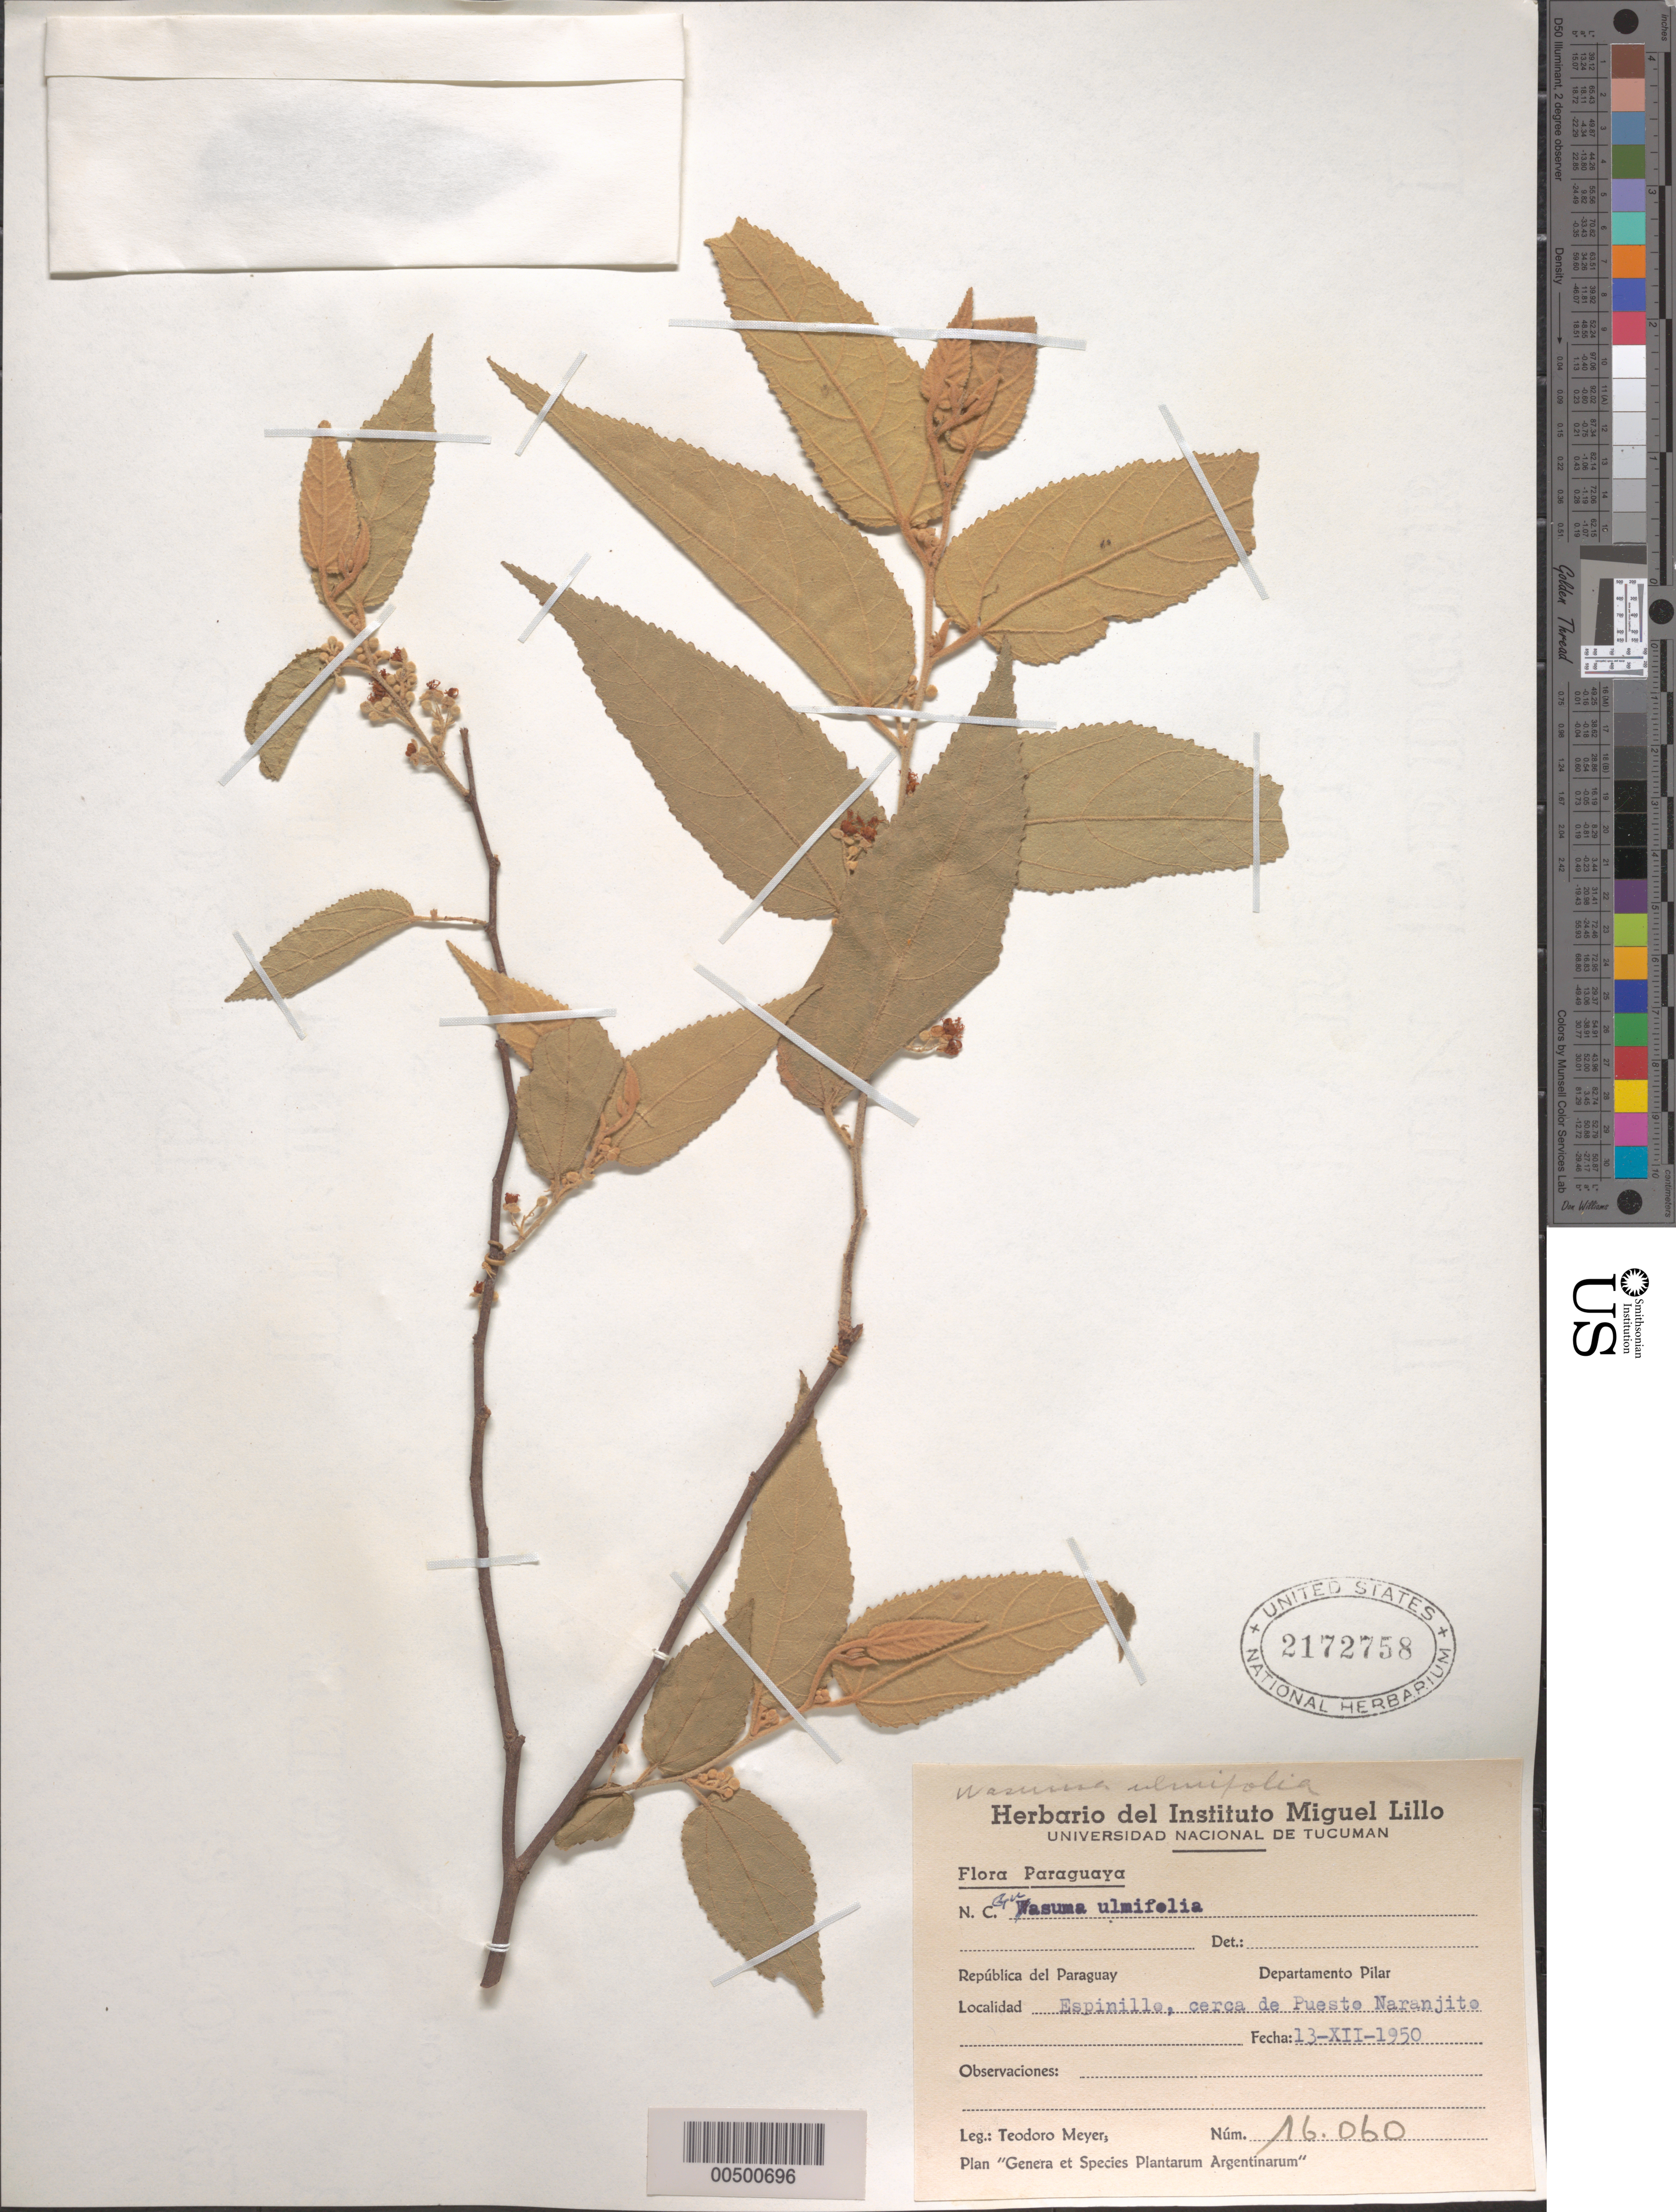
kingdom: Plantae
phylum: Tracheophyta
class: Magnoliopsida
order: Malvales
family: Malvaceae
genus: Guazuma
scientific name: Guazuma ulmifolia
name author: Lam.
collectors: T. Meyer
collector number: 16060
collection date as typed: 13 Dec 1950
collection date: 1950-12-13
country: Paraguay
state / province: Ñeembucú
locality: Espinillo, cerca de Pueste Naranjito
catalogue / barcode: US 2172758